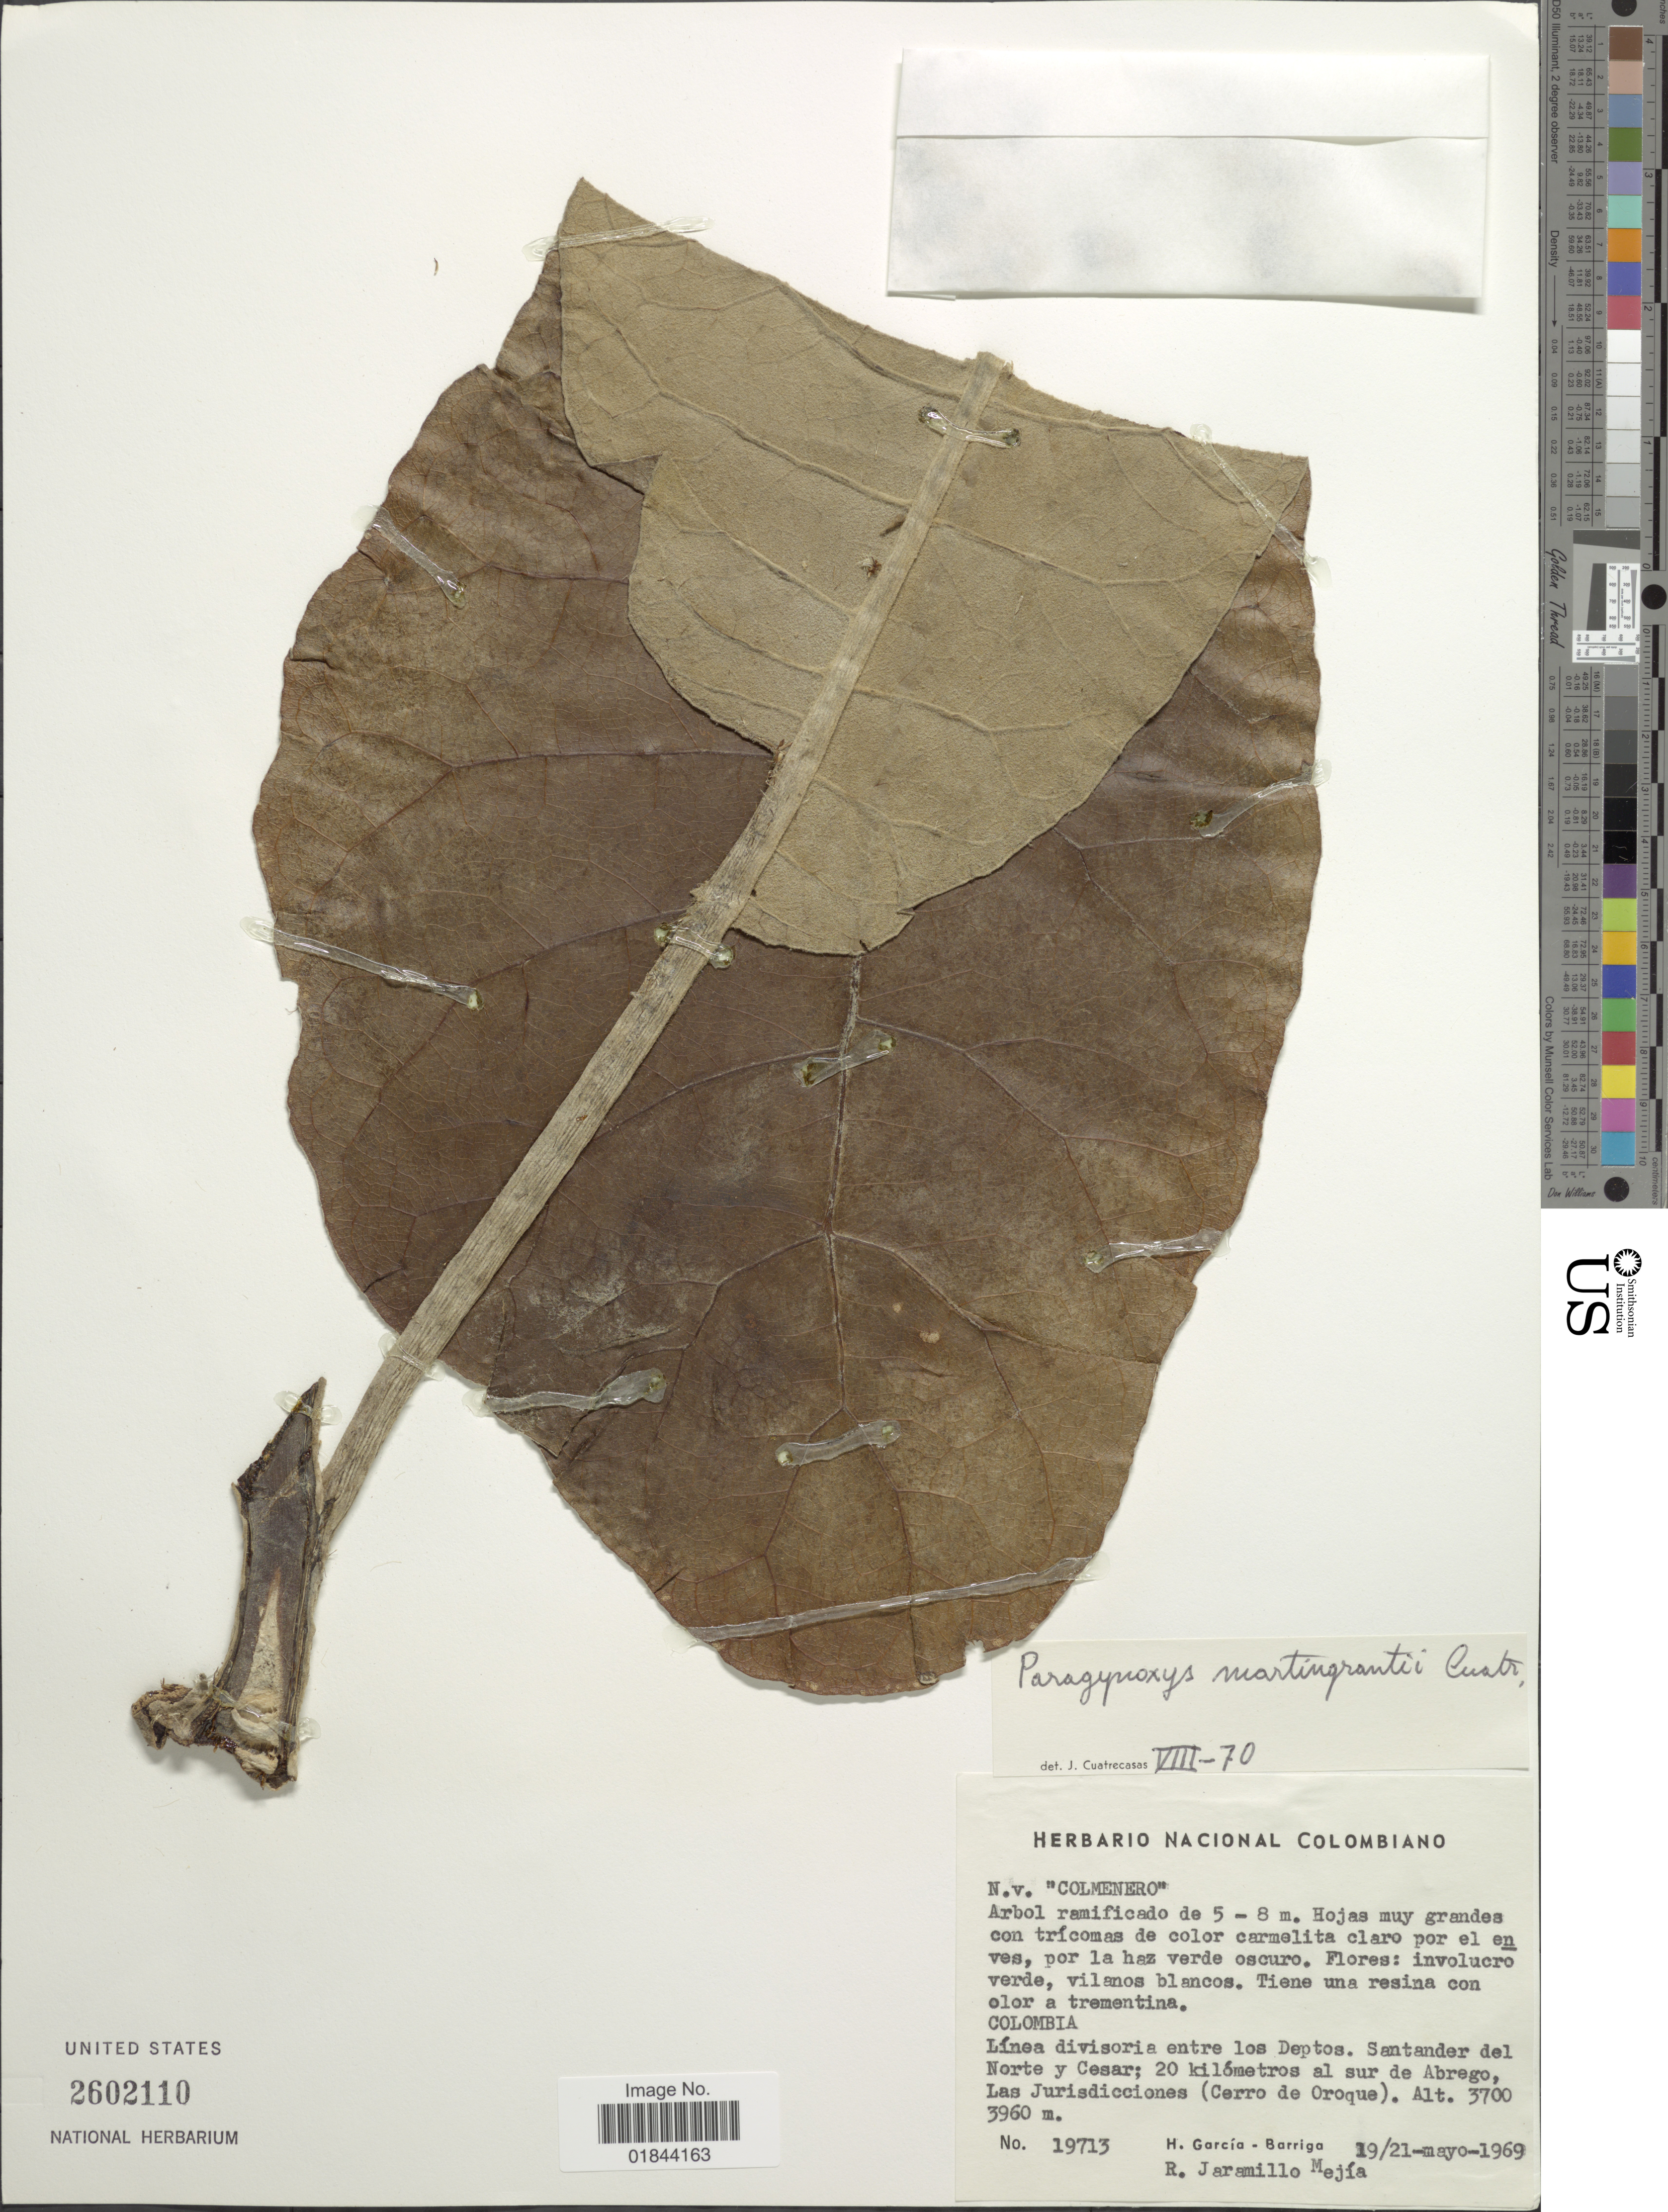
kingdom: Plantae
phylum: Tracheophyta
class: Magnoliopsida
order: Asterales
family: Asteraceae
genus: Paragynoxys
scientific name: Paragynoxys martingrantii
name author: Cuatrec.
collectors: H. García Barriga & R. Jaramillo M.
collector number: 19713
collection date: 1969-05-19/1969-05-21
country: Colombia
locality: Linea divisoria entre los Deptos. Santander del Norte y Cesar; 20 kilometros al sur de Abrego, Las Jurisdicciones (Cerro De Oroque)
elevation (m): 3700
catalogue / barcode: US 2602110